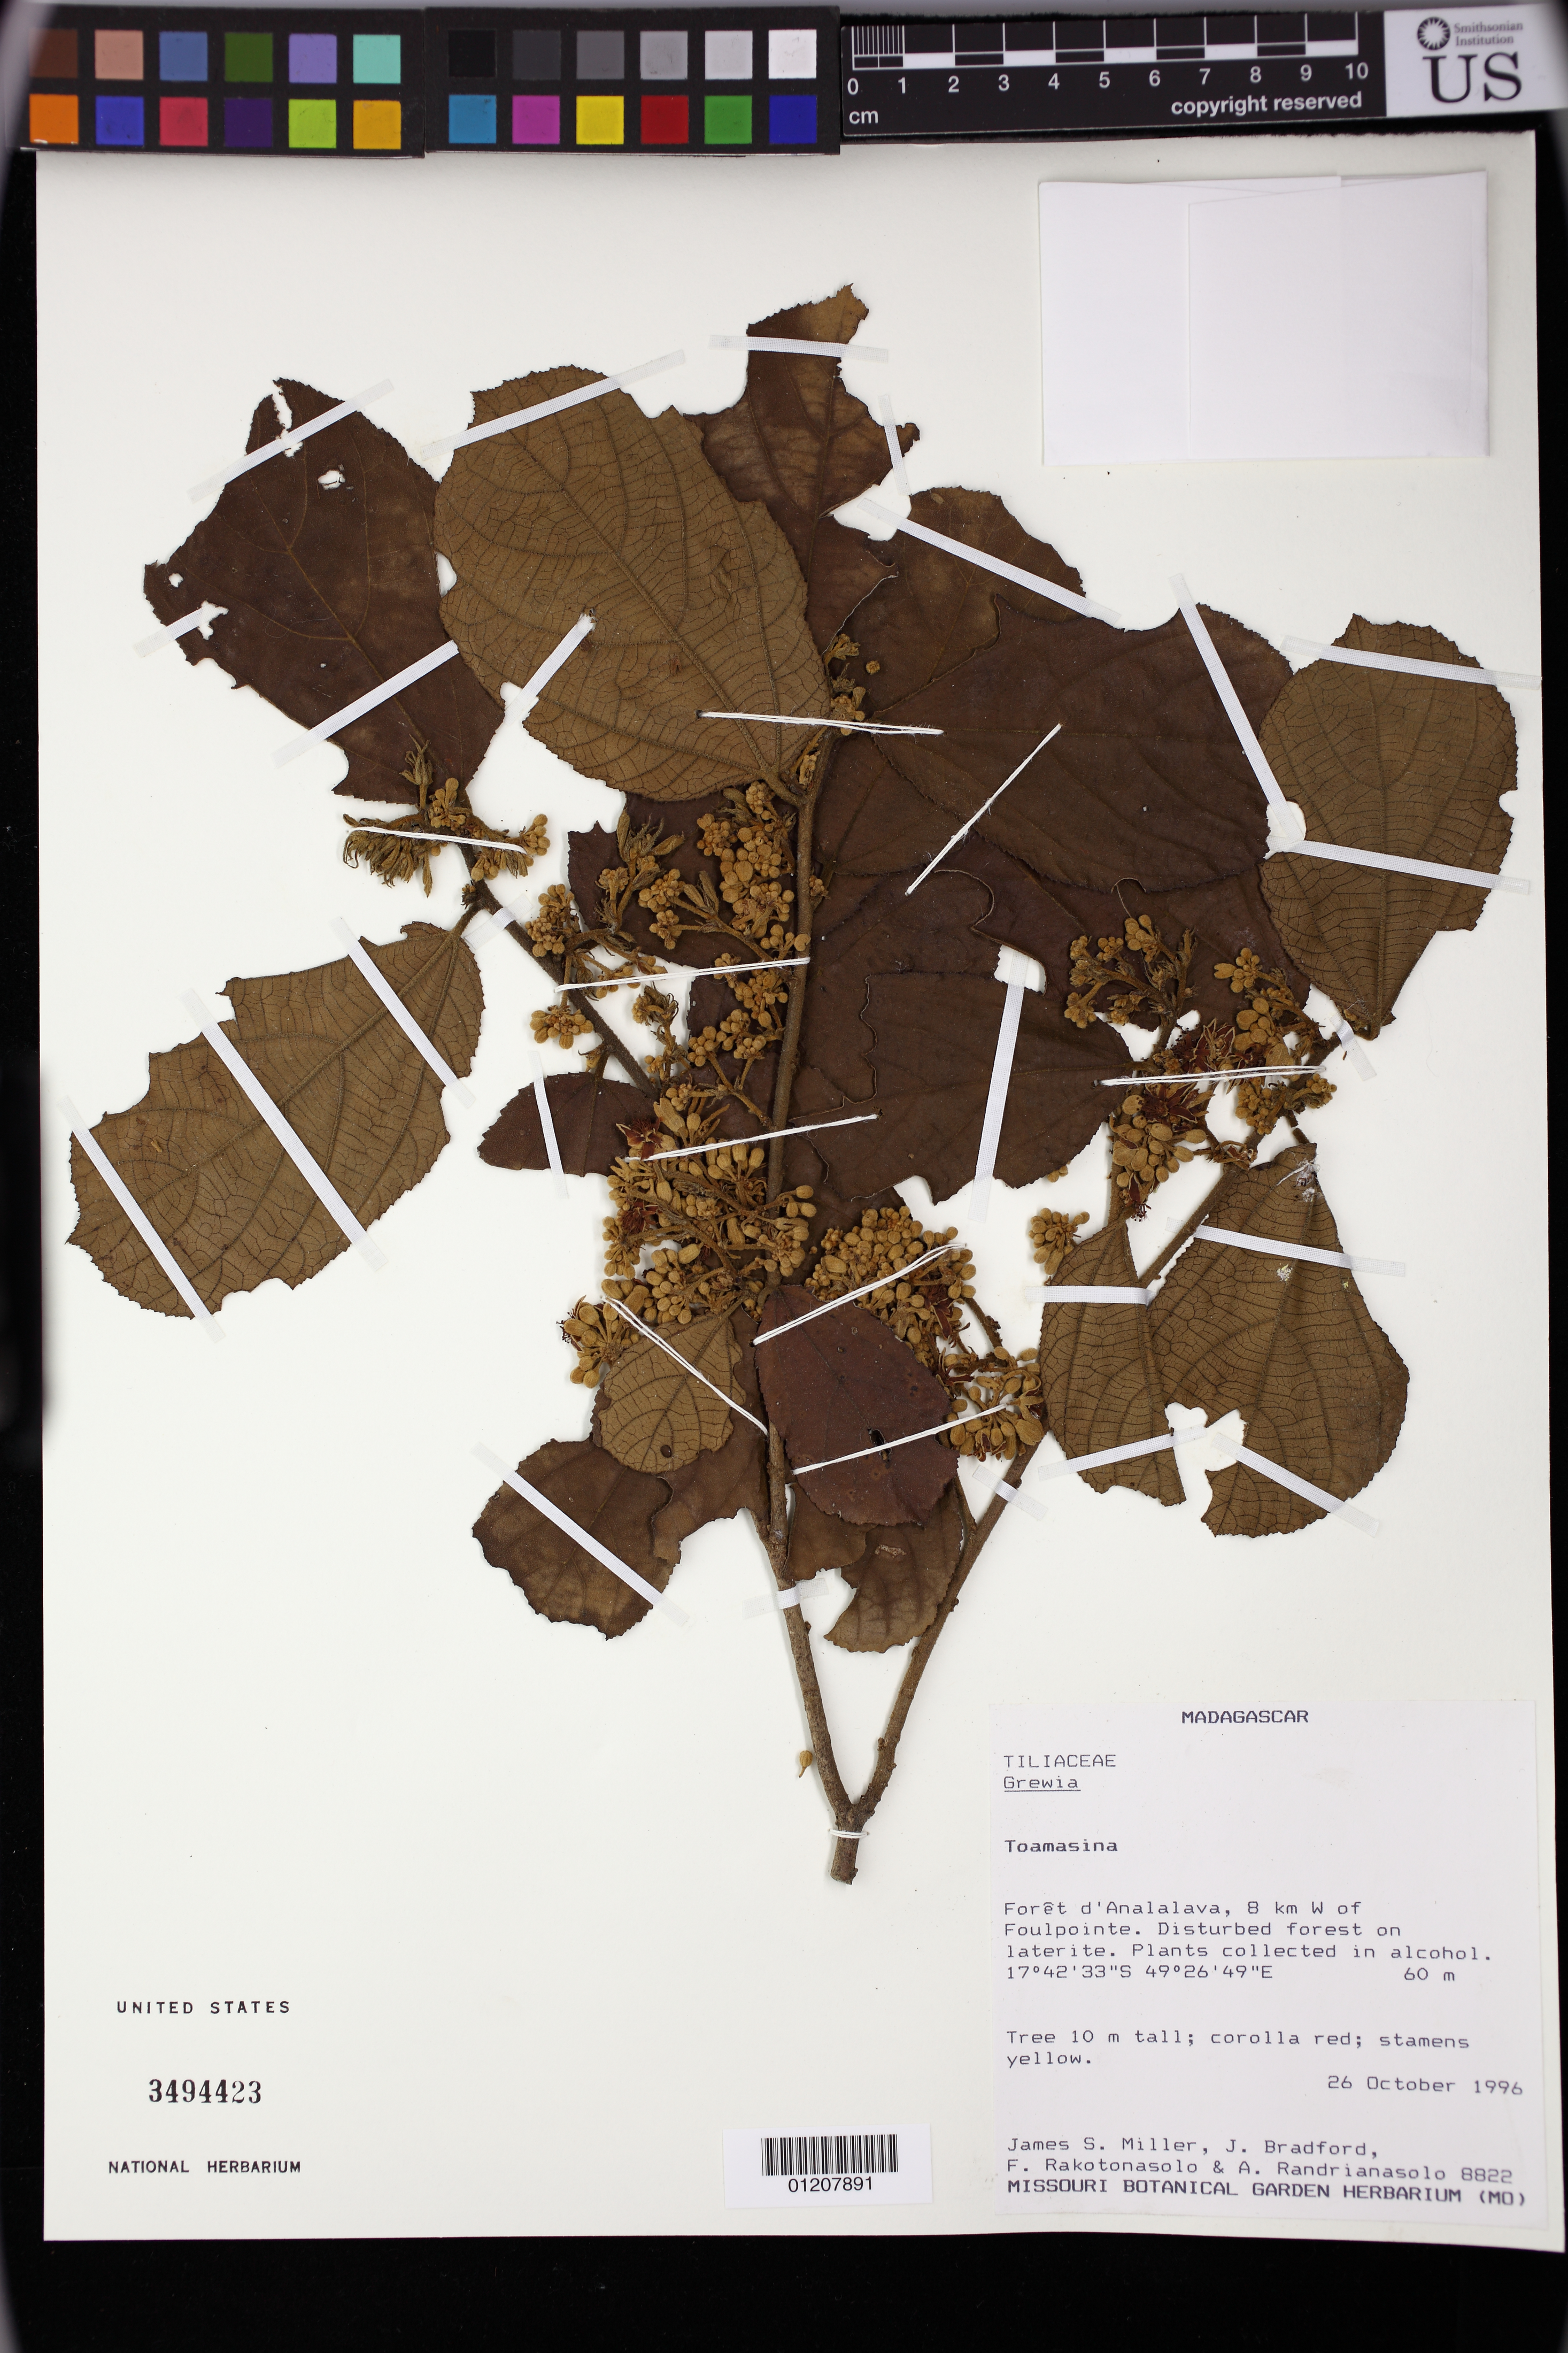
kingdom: Plantae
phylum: Tracheophyta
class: Magnoliopsida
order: Malvales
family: Malvaceae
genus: Grewia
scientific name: Grewia apetala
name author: Juss.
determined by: Jourdain-Fievet, L.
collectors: J. S. Miller, J. C. Bradford, F. Rakotonasolo & A. Randrianasolo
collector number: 8822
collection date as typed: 26 Oct 1996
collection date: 1996-10-26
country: Madagascar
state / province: Atsinanana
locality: Toamasina. Forêt d'Analalava, 8 km W of Foulpointe. Disturbed forest on laterite.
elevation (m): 60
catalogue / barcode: US 3494423